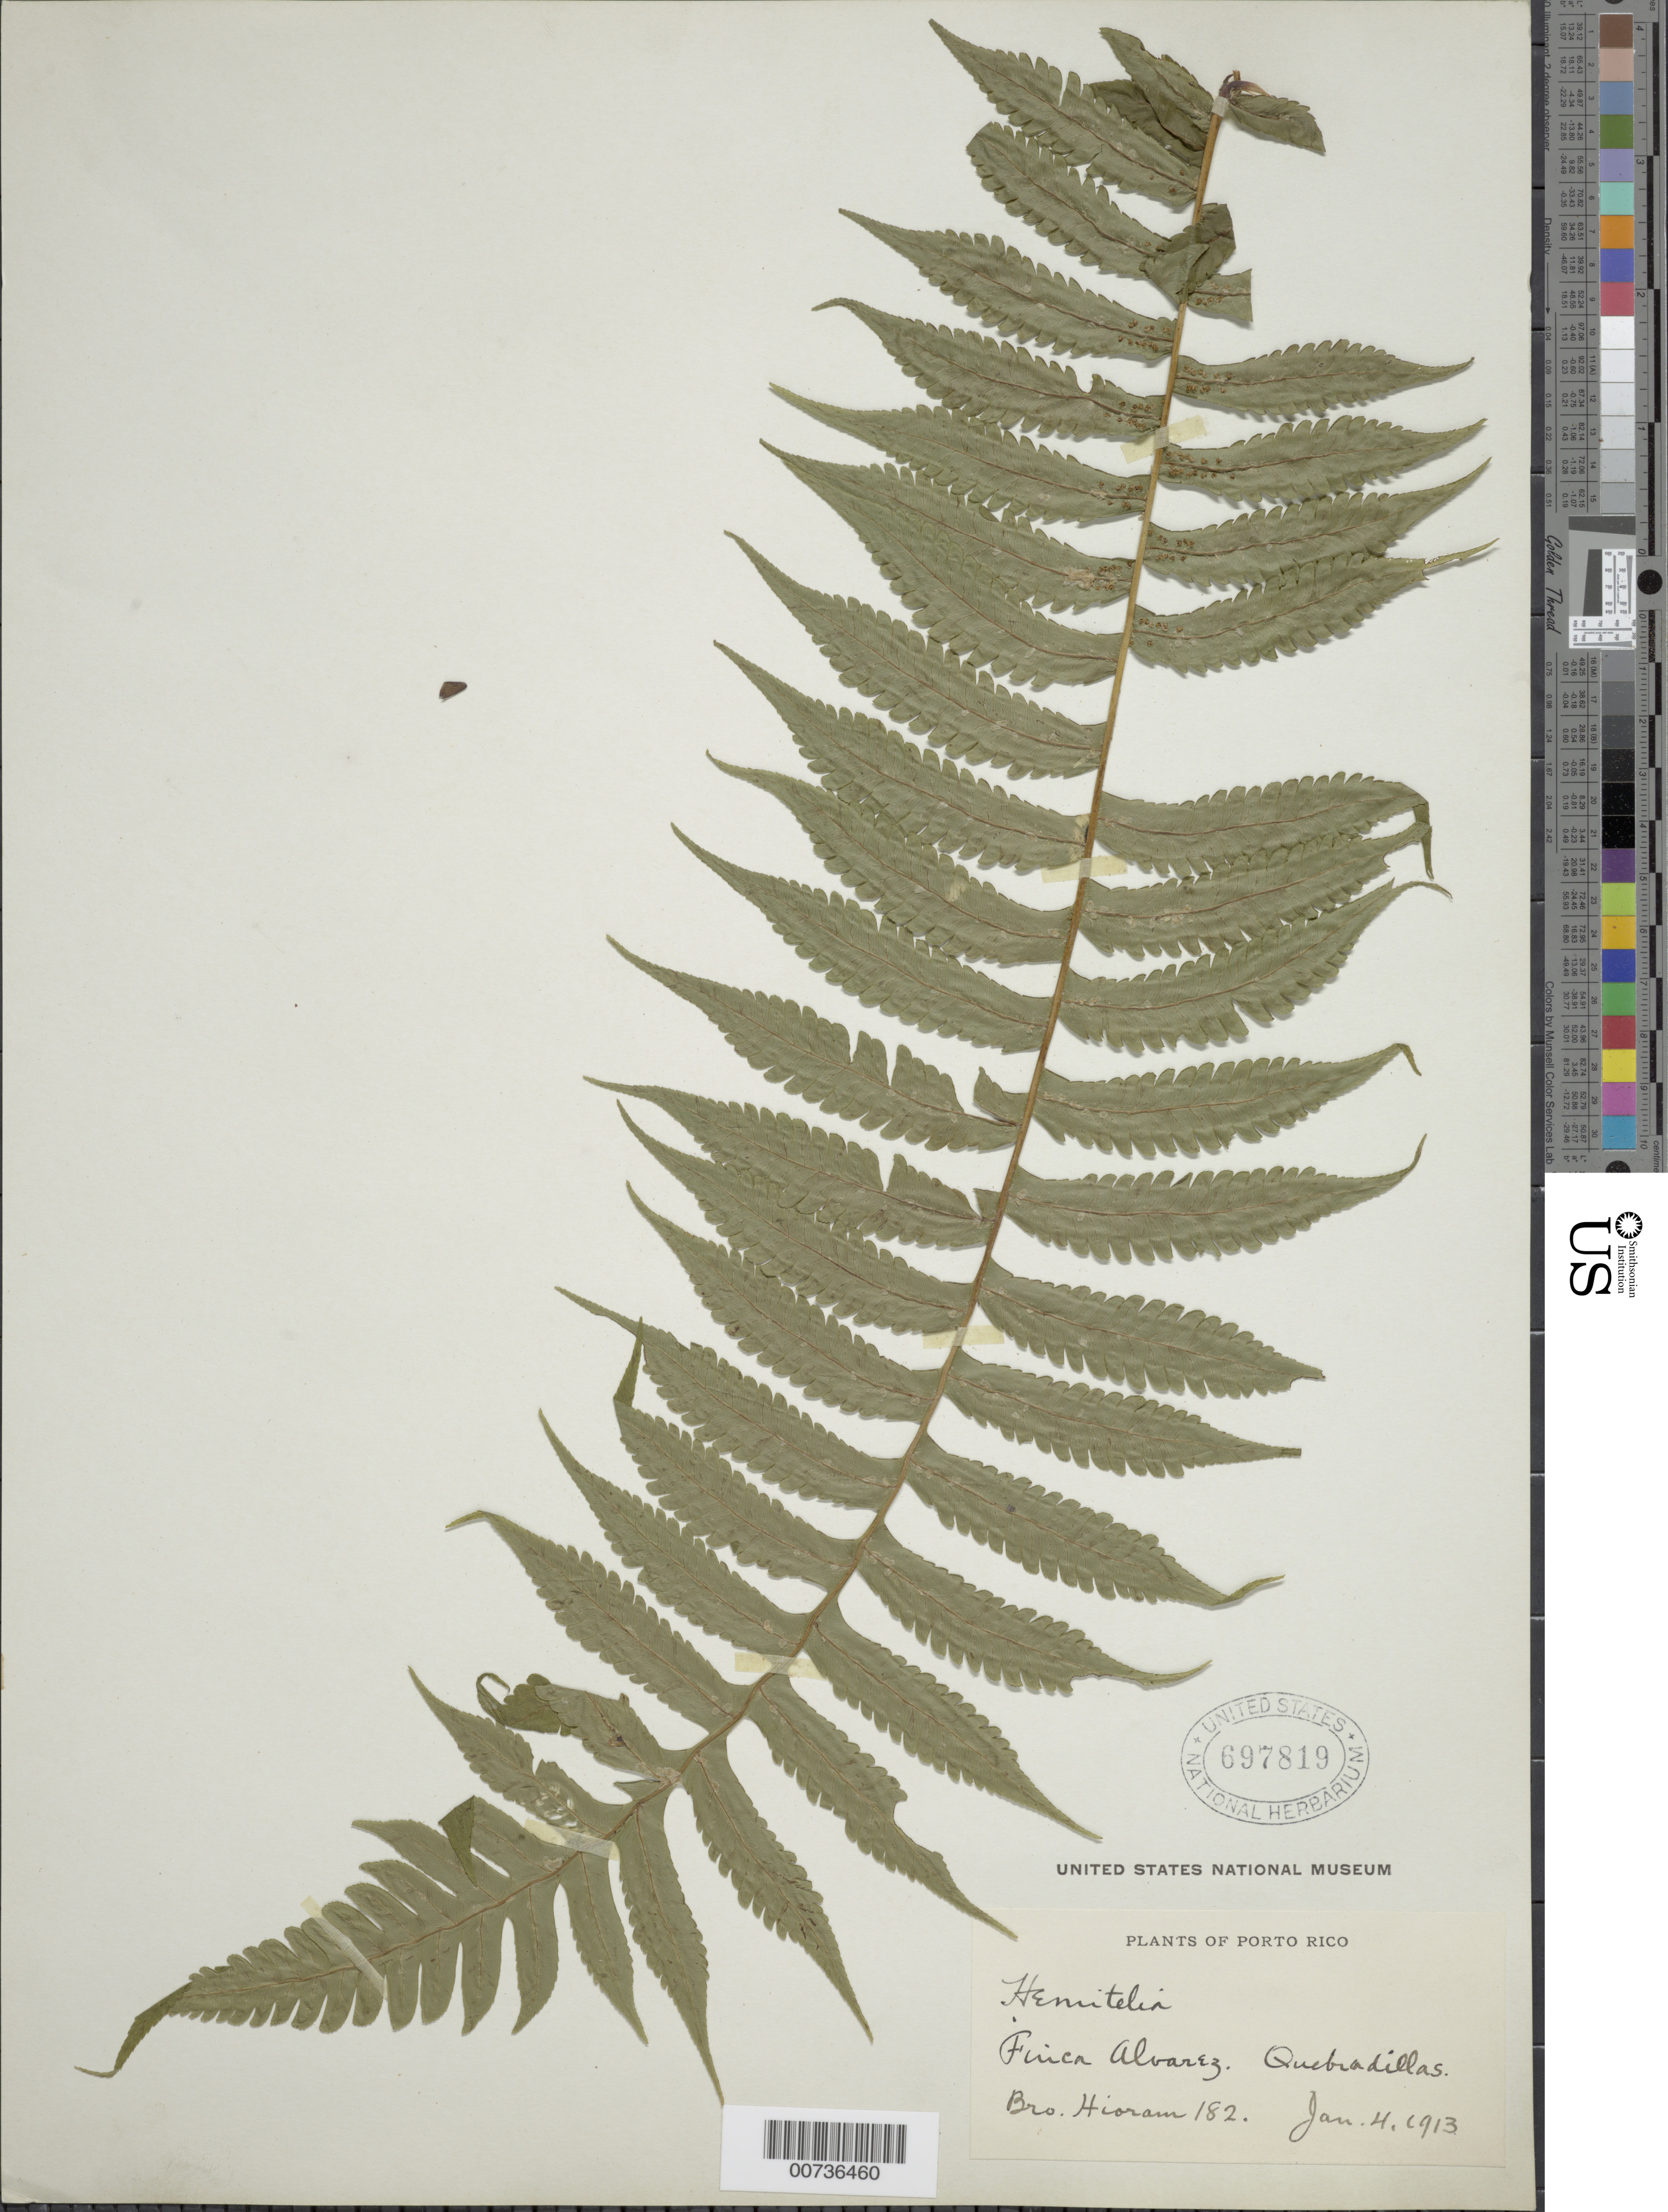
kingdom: Plantae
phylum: Tracheophyta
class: Polypodiopsida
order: Cyatheales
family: Cyatheaceae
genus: Cyathea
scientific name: Cyathea arborea x C. horrida (L.) Sm.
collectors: Bro. Hioram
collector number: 182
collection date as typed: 04 Jan 1913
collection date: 1913-01-04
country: Puerto Rico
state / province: Quebradillas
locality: Finca Alvarez, Quebradillas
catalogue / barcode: US 697819